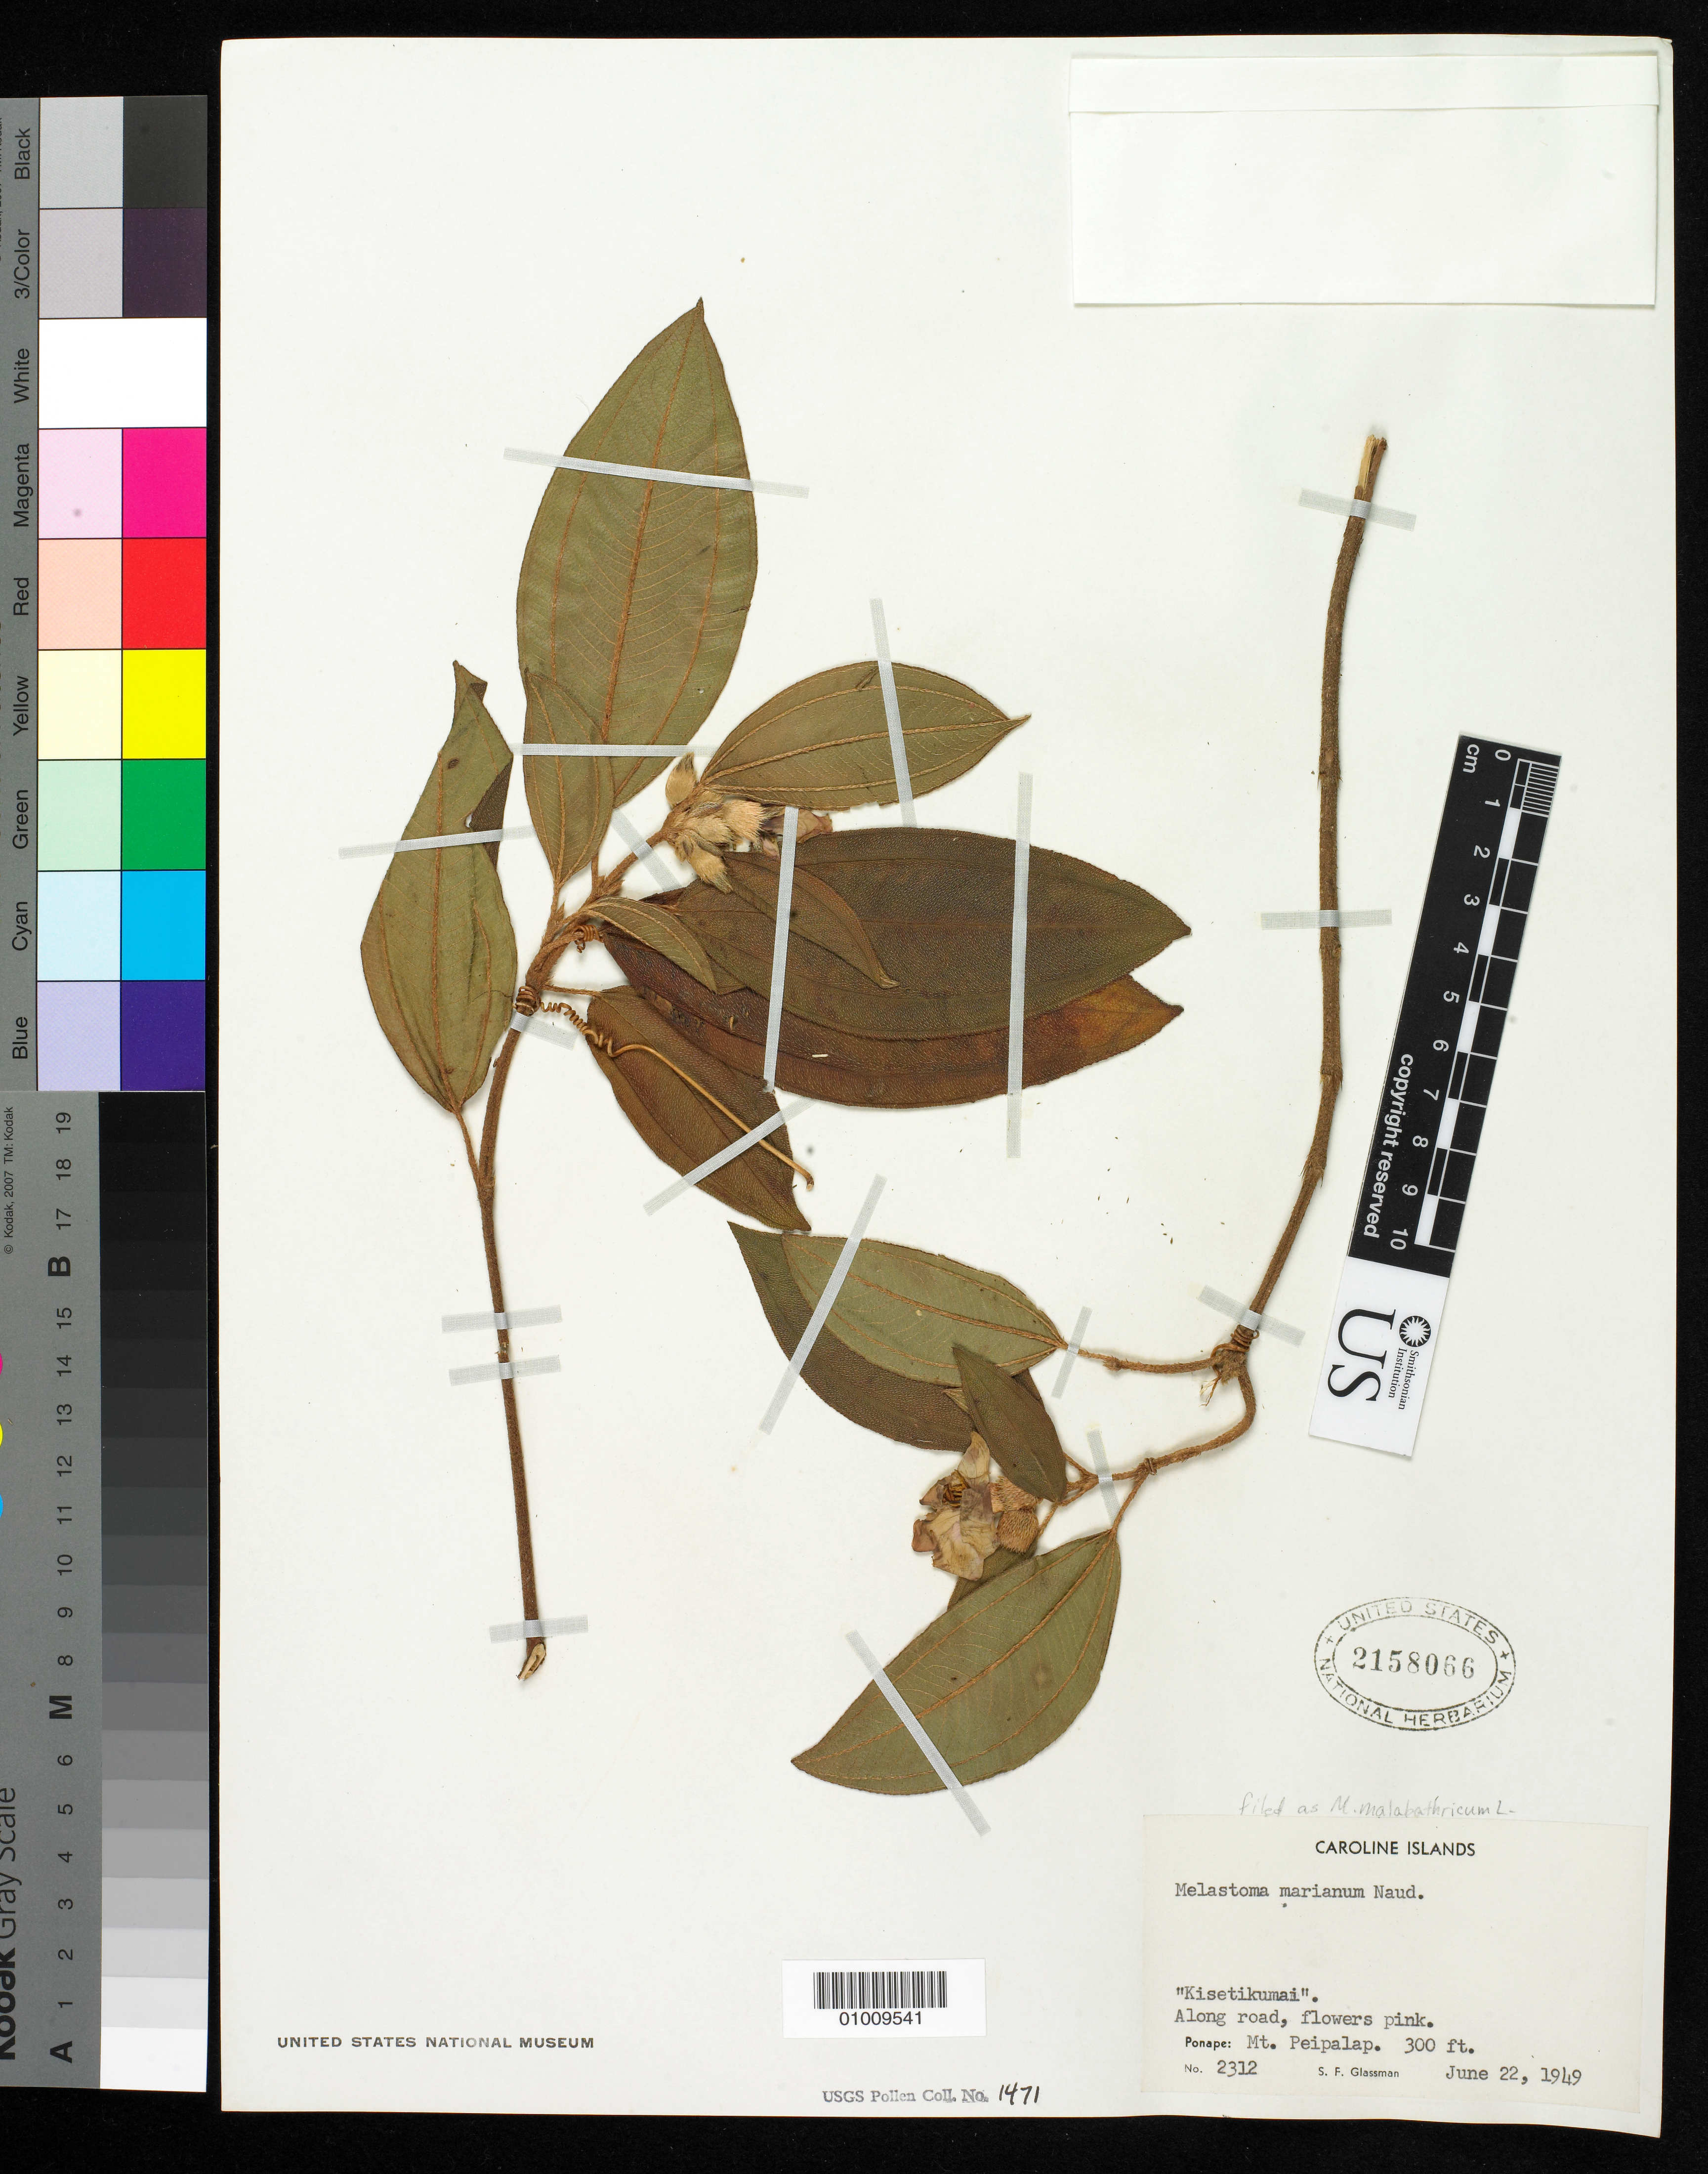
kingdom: Plantae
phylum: Tracheophyta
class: Magnoliopsida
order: Myrtales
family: Melastomataceae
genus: Melastoma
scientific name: Melastoma malabathricum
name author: L.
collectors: S. F. Glassman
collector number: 2312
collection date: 1949-06-22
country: Micronesia, Federated States of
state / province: Pohnpei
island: Pohnpei [Ponape]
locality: Mt. Peipalap, Ponape, Caroline Islands. Along road.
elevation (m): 91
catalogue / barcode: US 2158066